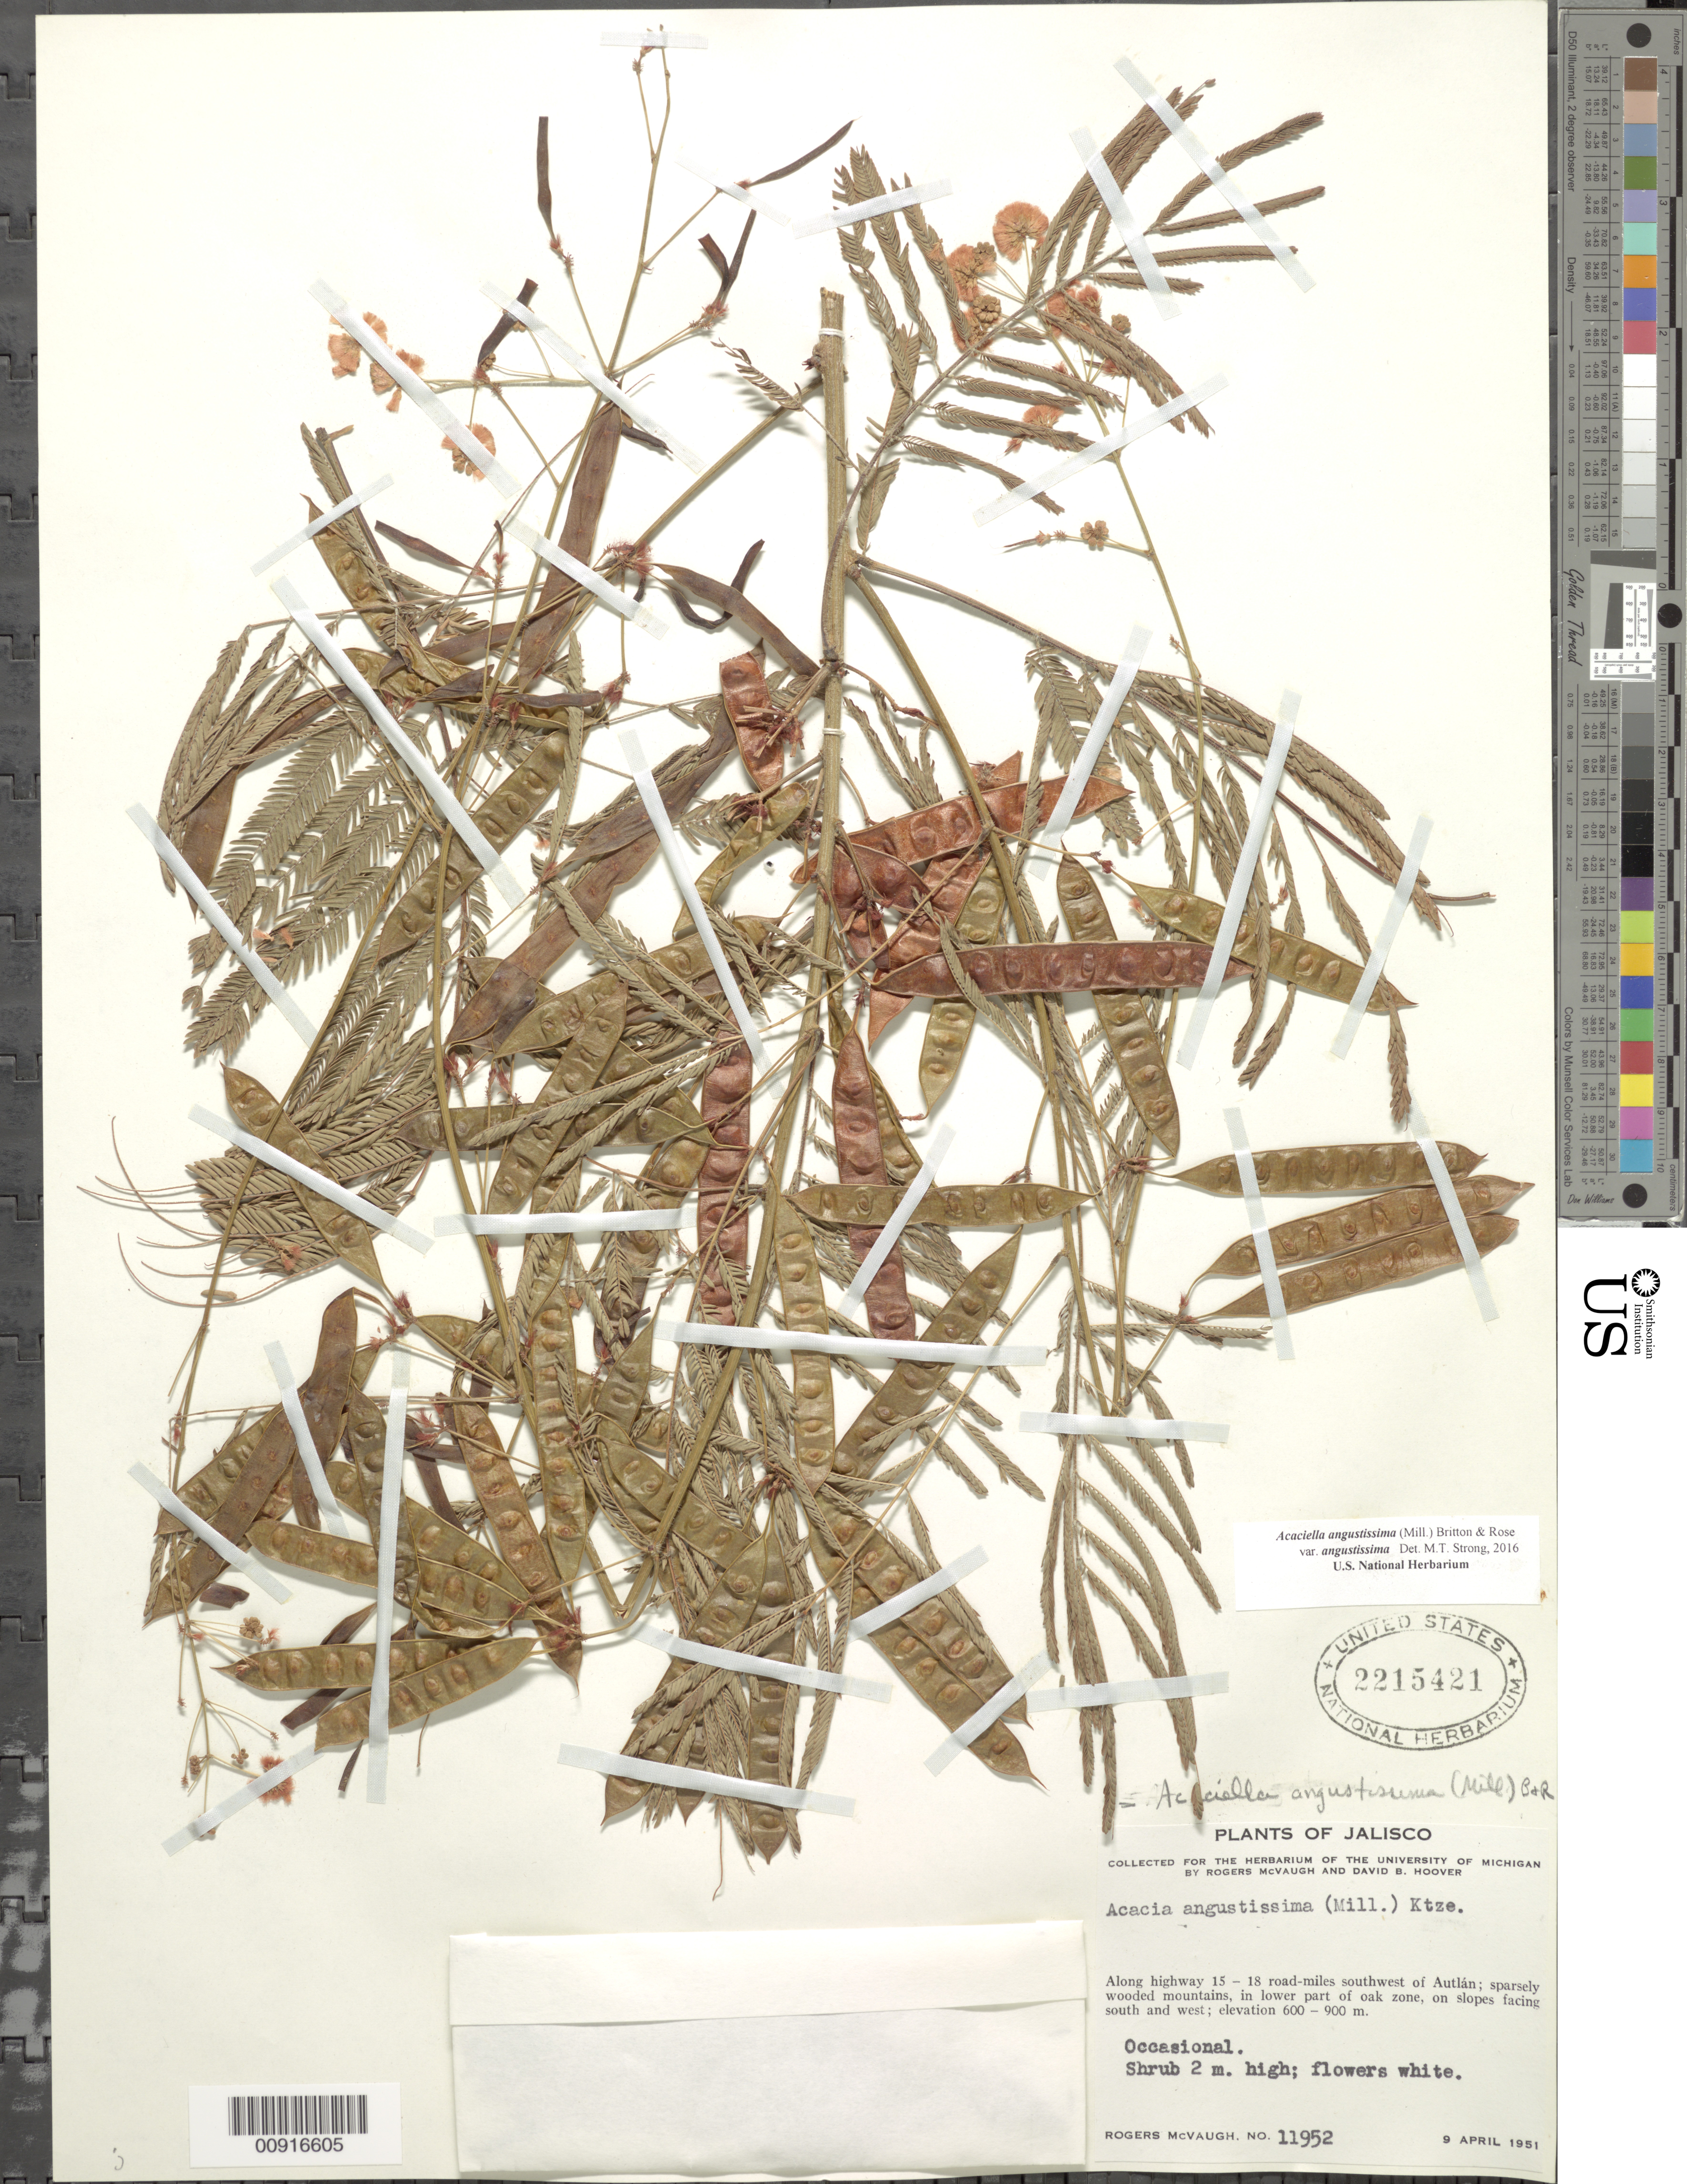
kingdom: Plantae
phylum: Tracheophyta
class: Magnoliopsida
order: Fabales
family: Fabaceae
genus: Acaciella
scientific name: Acaciella angustissima var. angustissima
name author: (Mill.) Britton & Rose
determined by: Strong, M. T., (US), Smithsonian Institution - National Museum of Natural History (UNITED STATES)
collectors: R. McVaugh & D. B. Hoover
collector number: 11952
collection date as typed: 09 Apr 1951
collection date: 1951-04-09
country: Mexico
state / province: Jalisco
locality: Along highway 15 - 18 road-miles southwest of Autlán.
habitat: Sparsely wooded mountains, in lower part of oak zone, on slopes facing south and west.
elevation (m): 900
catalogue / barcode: US 2215421